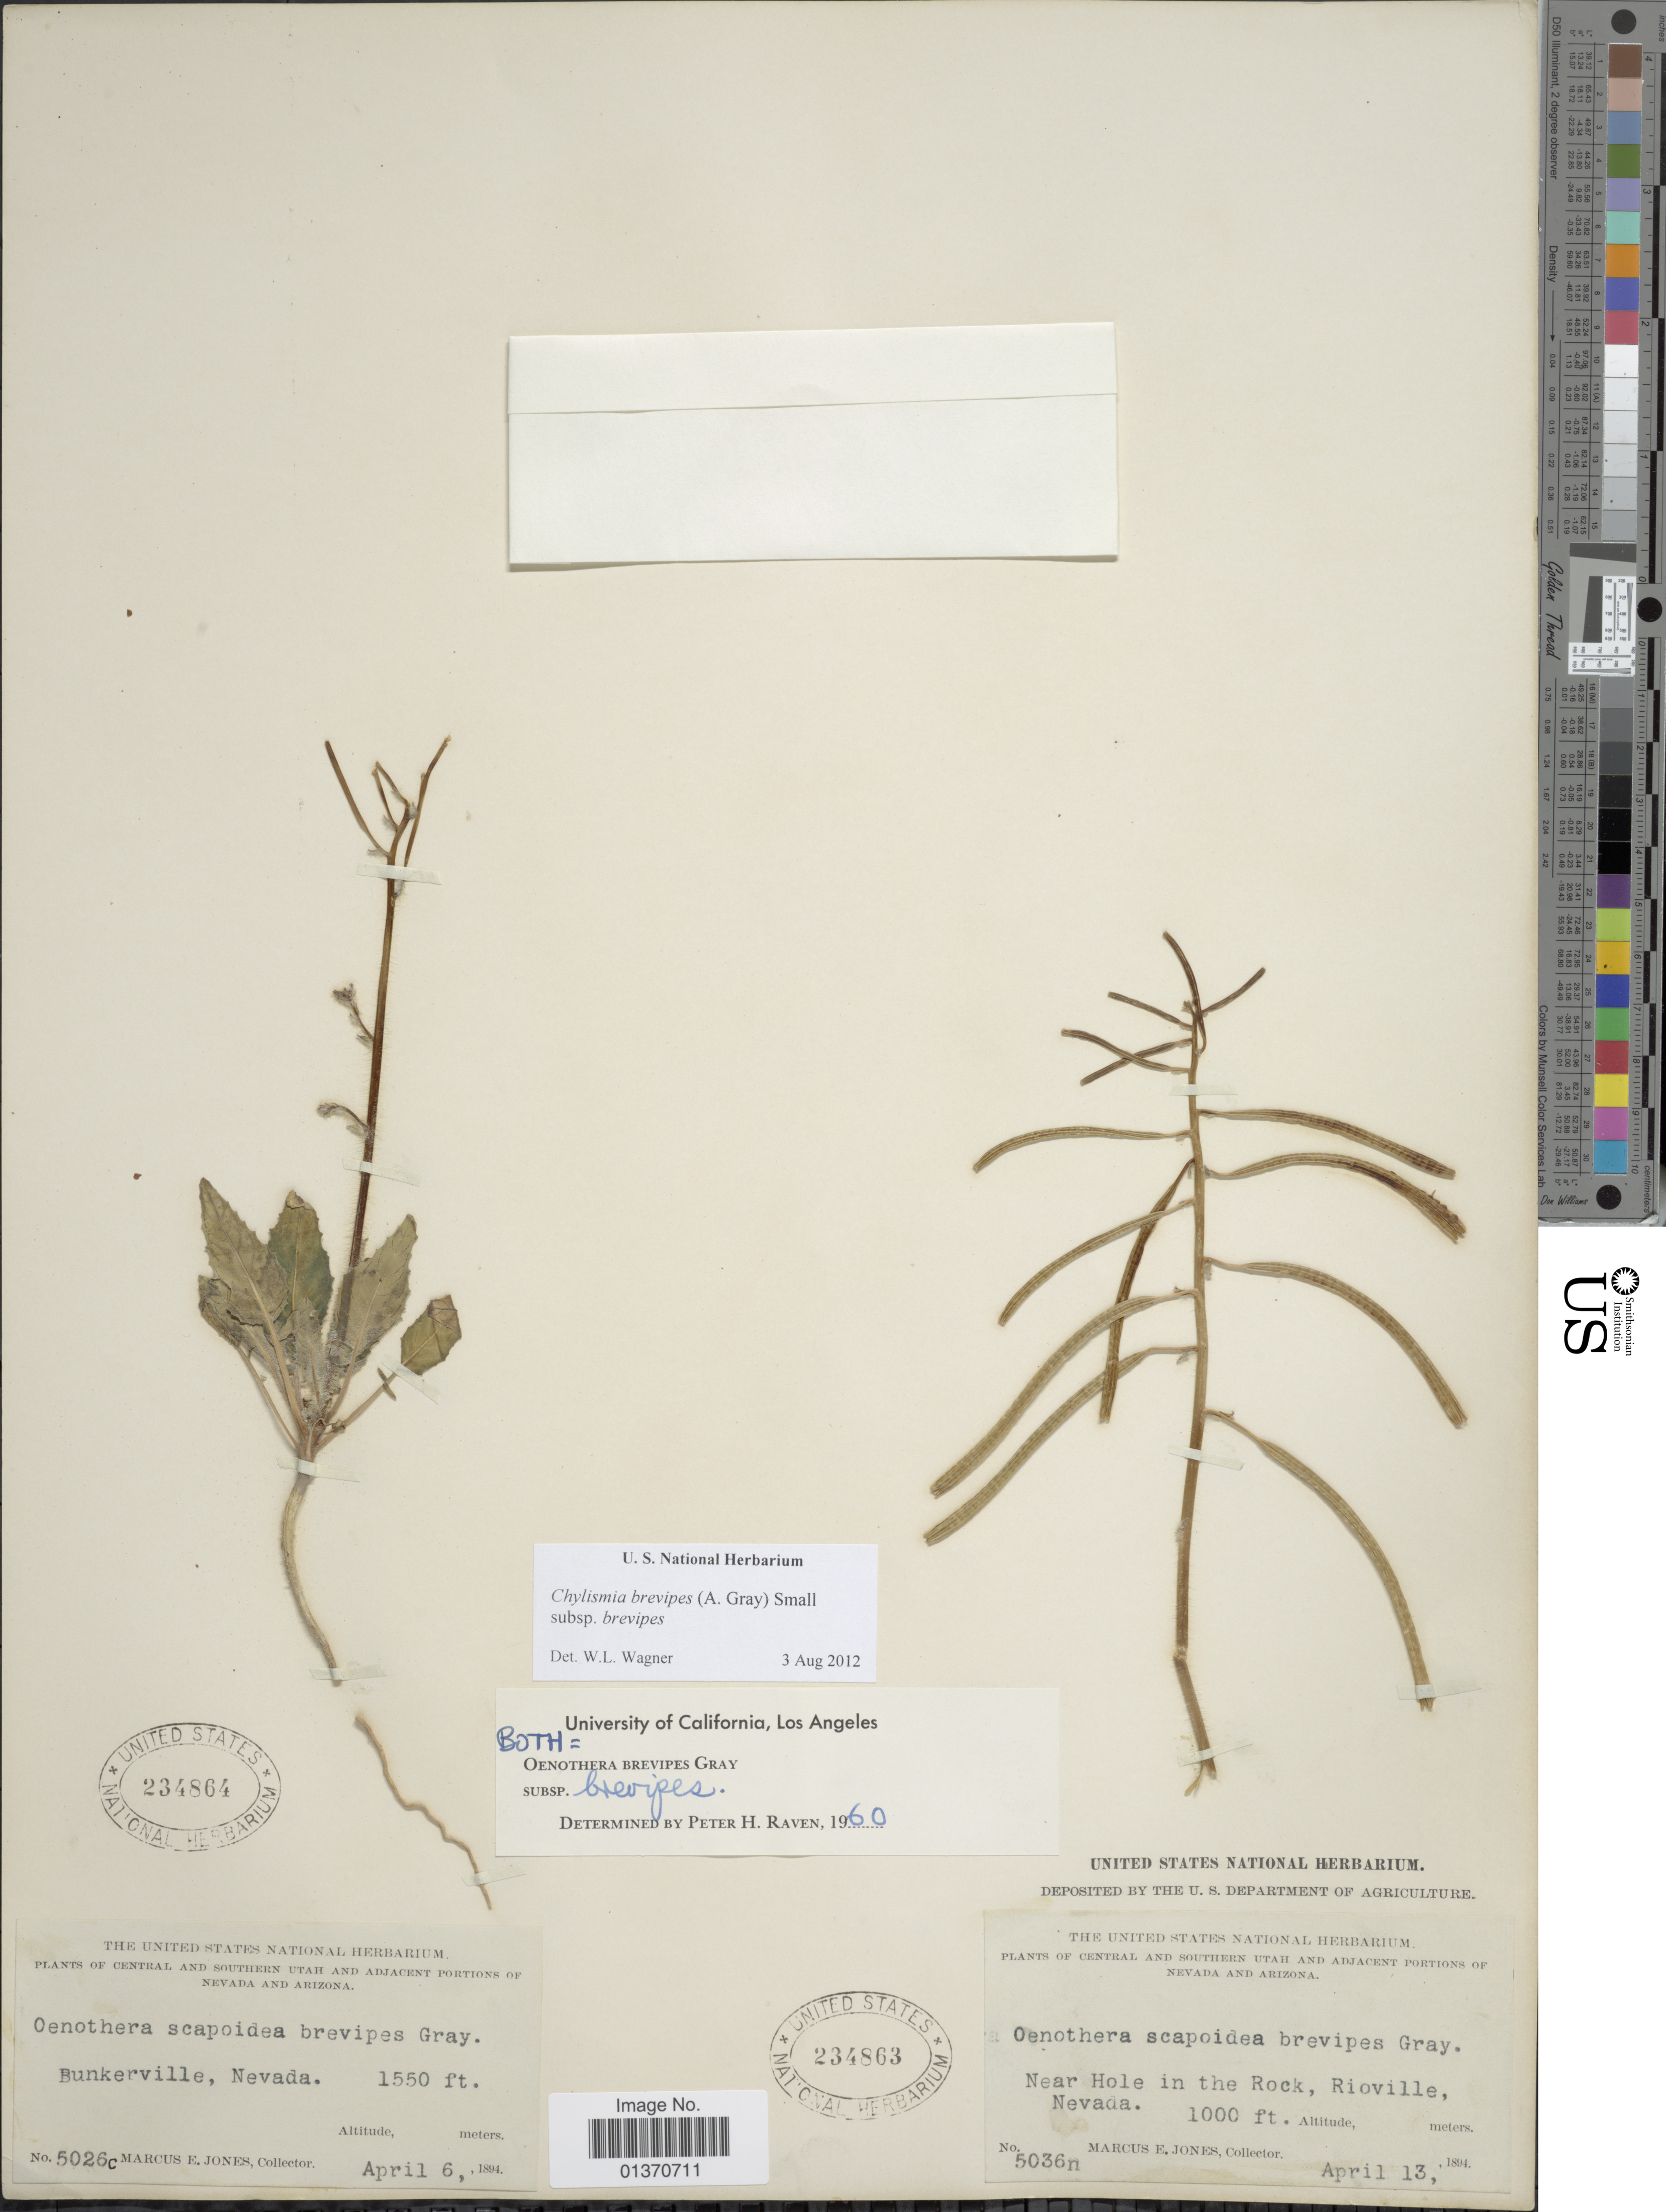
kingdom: Plantae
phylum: Tracheophyta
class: Magnoliopsida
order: Myrtales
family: Onagraceae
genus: Chylismia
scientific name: Chylismia brevipes subsp. brevipes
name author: (A. Gray) Small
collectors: M. E. Jones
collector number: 5036n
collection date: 1894-04-13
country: United States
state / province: Nevada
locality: Central and Southern Utah and Adjacent portions of Nevada and Arizona, Near Hole in the Rock, Rioville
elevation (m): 305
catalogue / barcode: US 234863-2